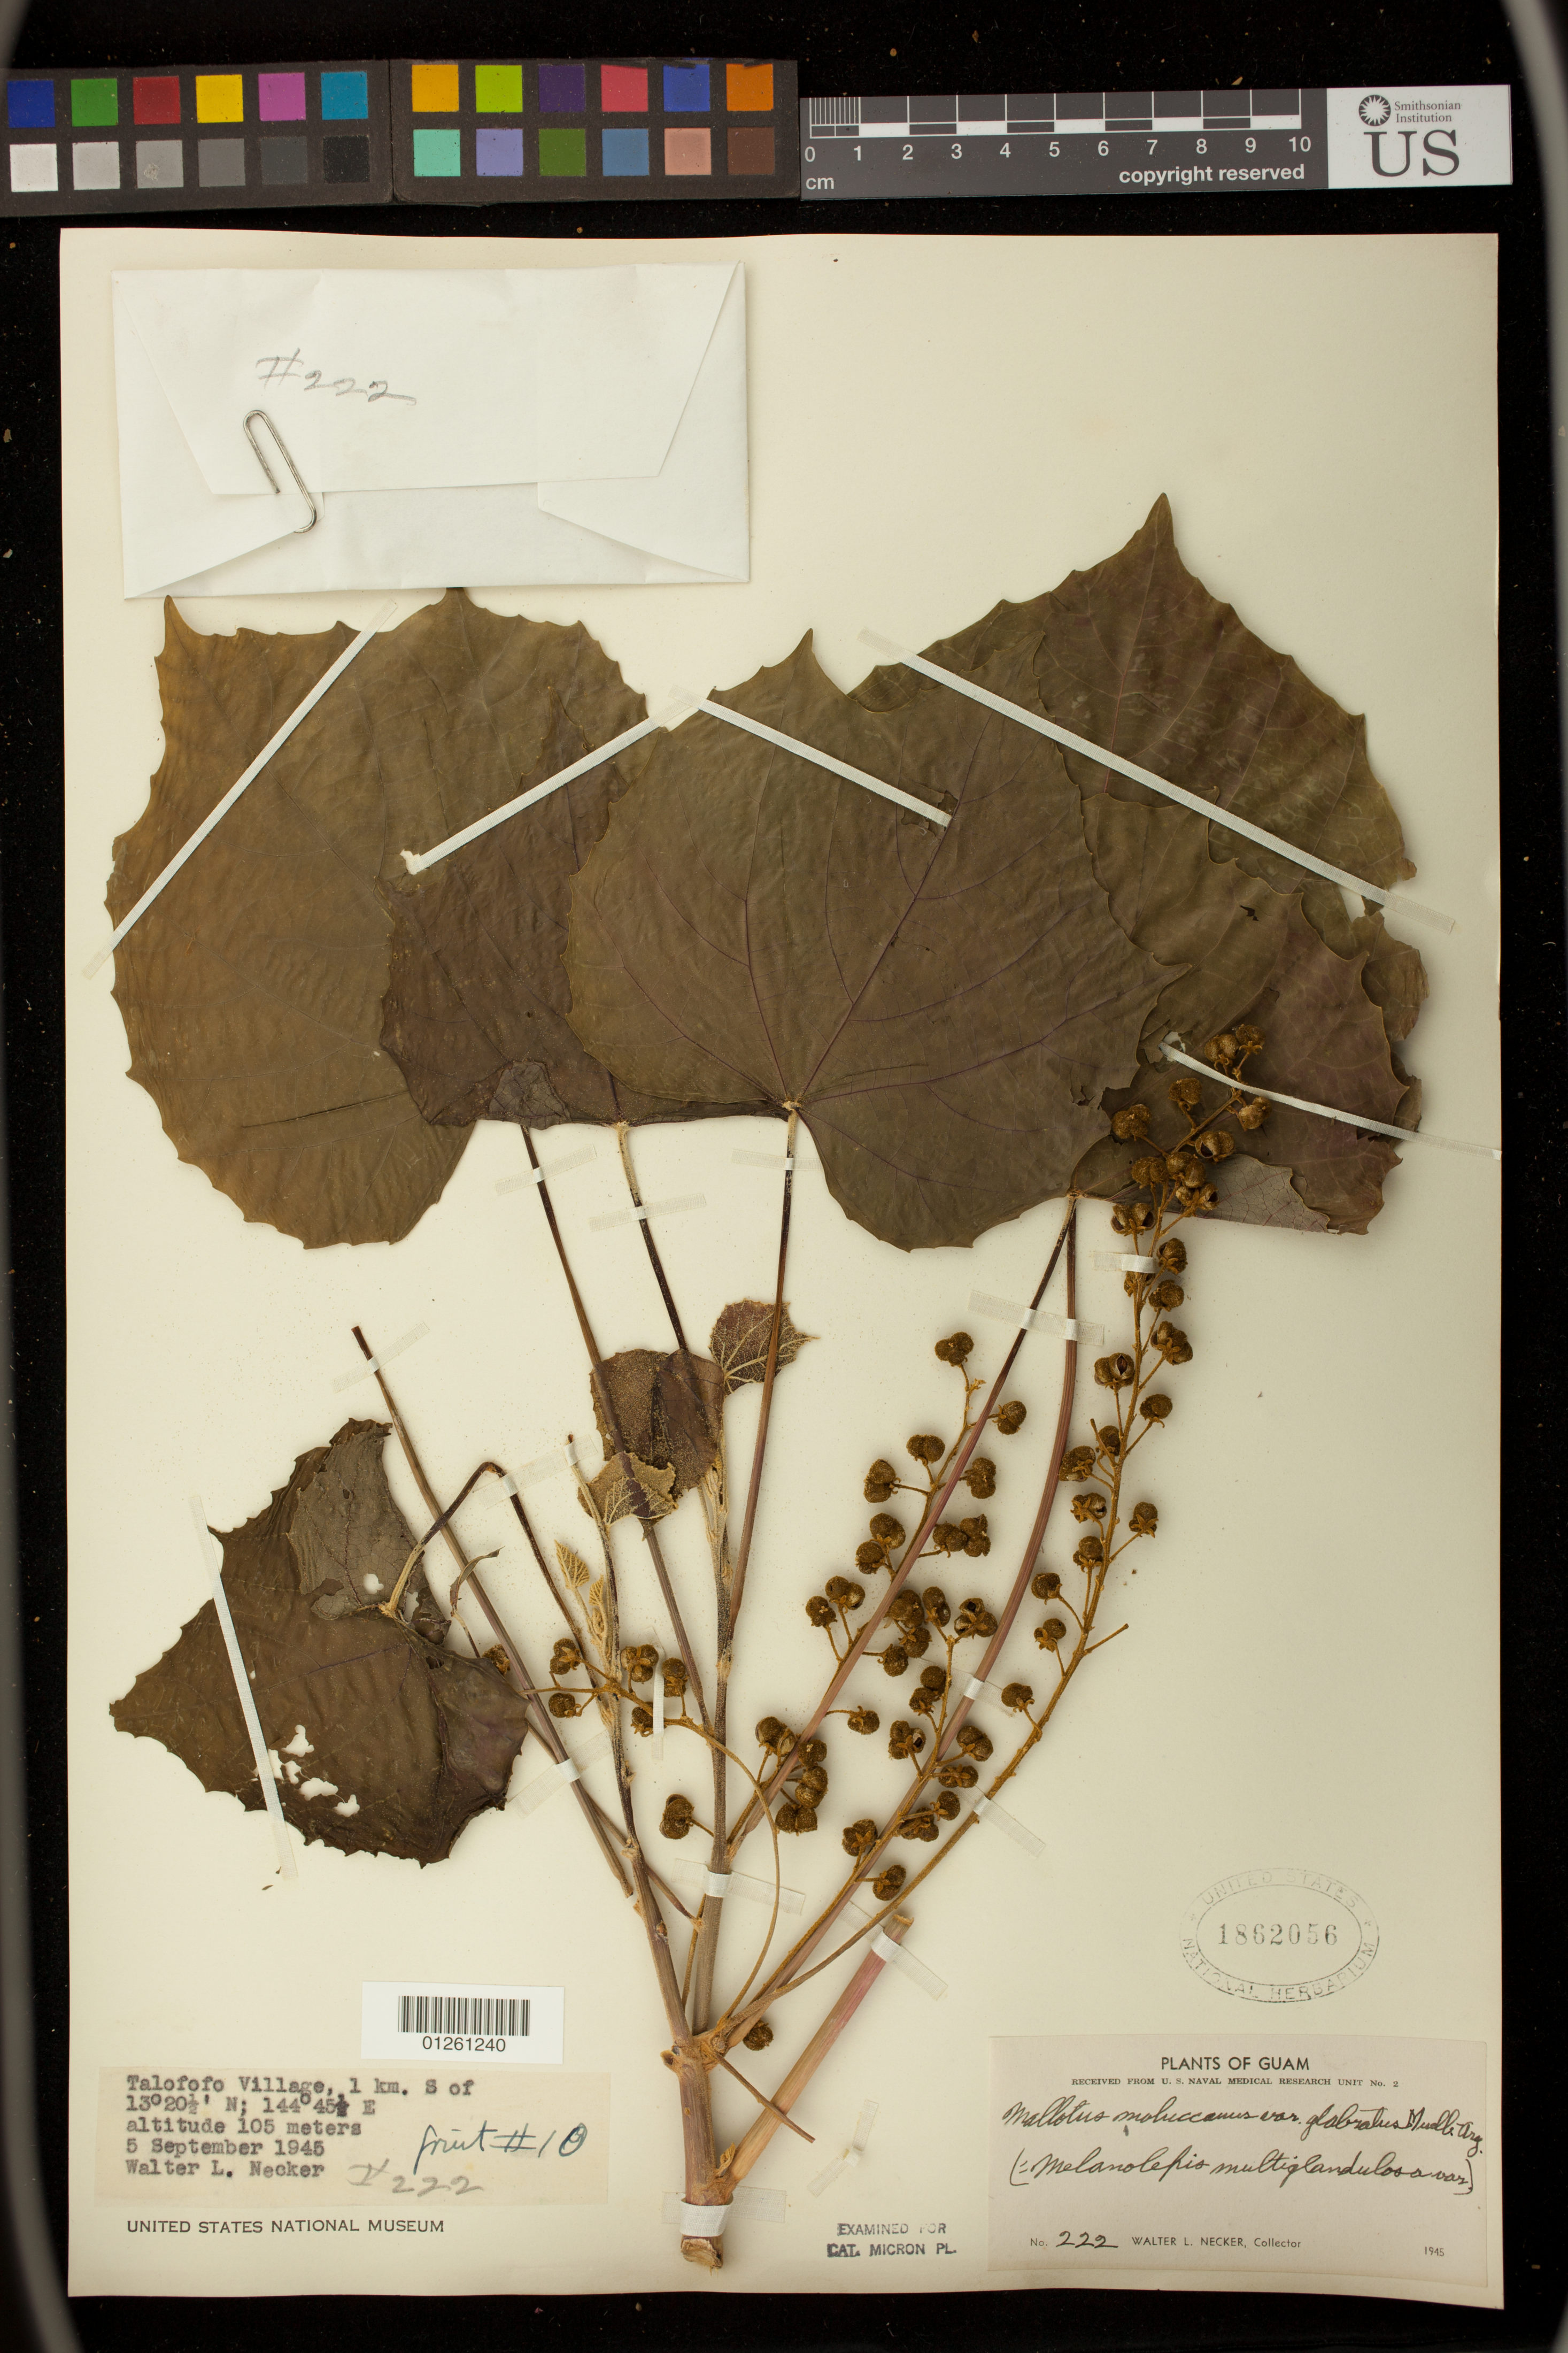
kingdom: Plantae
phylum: Tracheophyta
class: Magnoliopsida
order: Malpighiales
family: Euphorbiaceae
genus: Melanolepis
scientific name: Melanolepis multiglandulosa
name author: (Reinw. ex Blume) Rchb. f. & Zoll.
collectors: W. L. Necker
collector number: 222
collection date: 1945-09-05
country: Guam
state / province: Talofofo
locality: talofofo village, 1 km. S [Lat.13.341667 and Long. 144.75833]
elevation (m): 105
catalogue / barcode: US 1862056